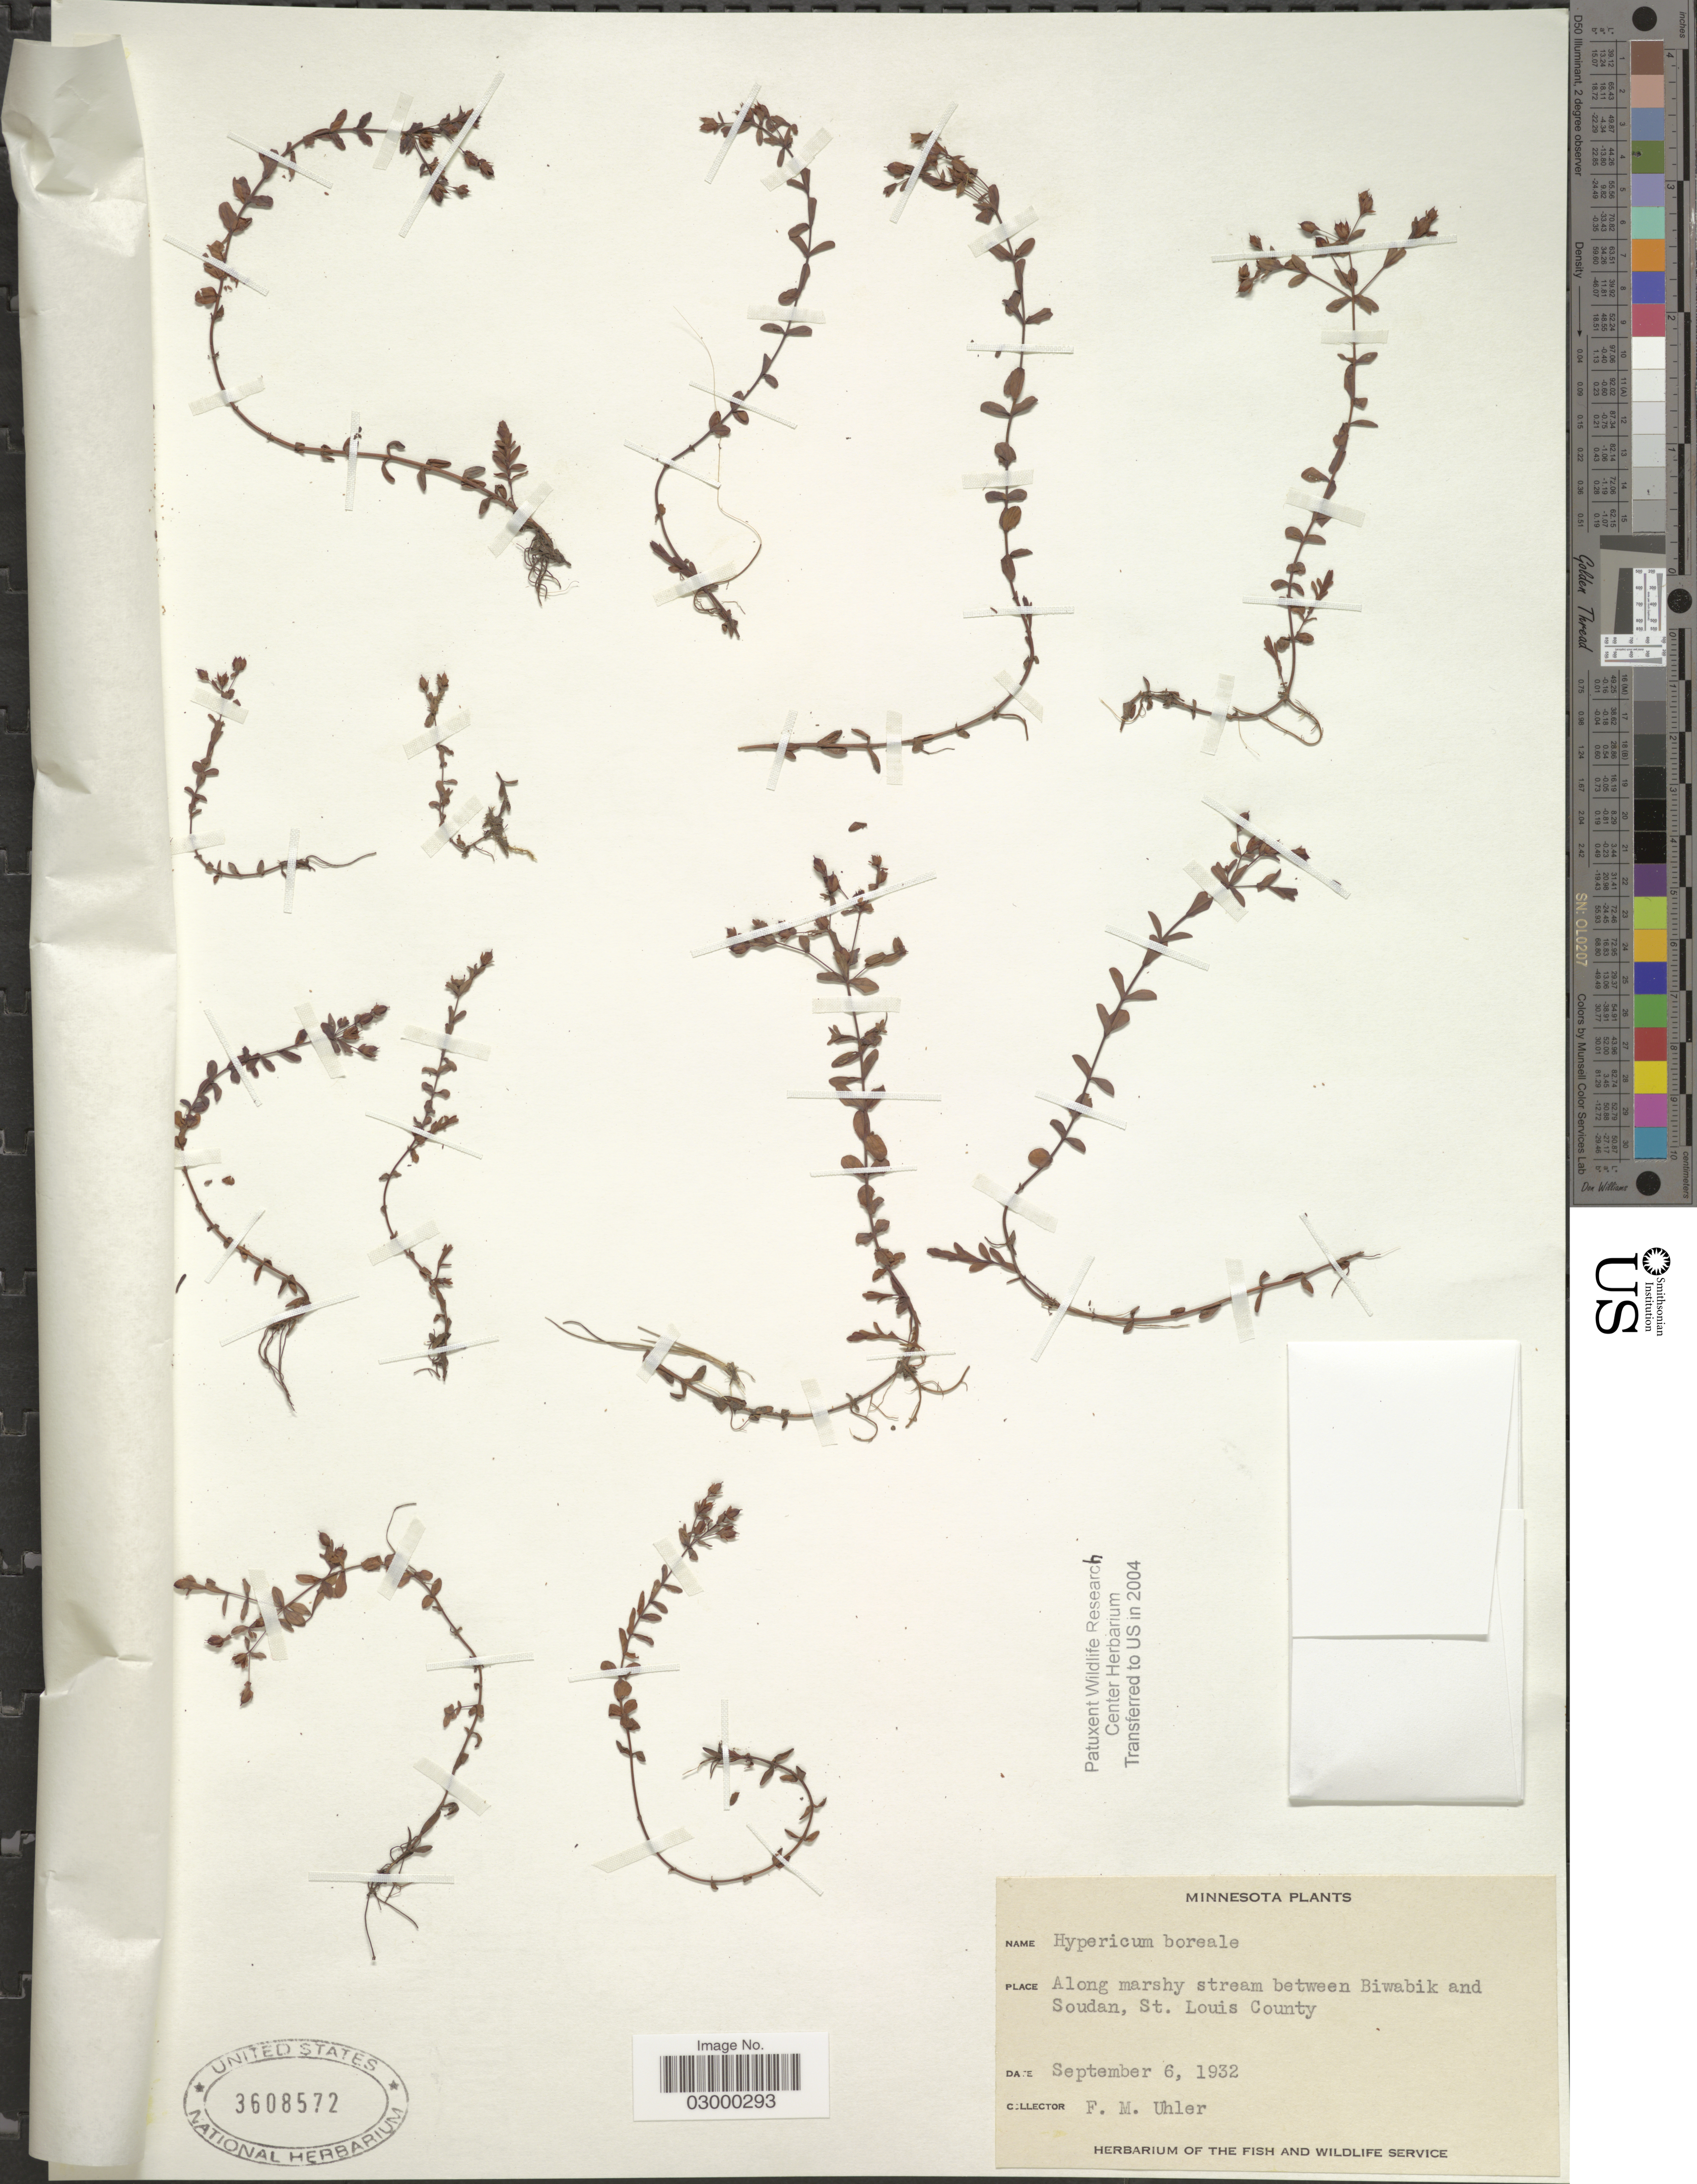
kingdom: Plantae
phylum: Tracheophyta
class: Magnoliopsida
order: Malpighiales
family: Hypericaceae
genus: Hypericum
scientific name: Hypericum boreale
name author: (Britton) E.P. Bicknell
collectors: F. M. Uhler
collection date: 1932-09-06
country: United States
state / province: Minnesota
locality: Along marshy stream between Biwabik and Soudan, St. Louis County.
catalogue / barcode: US 3608572